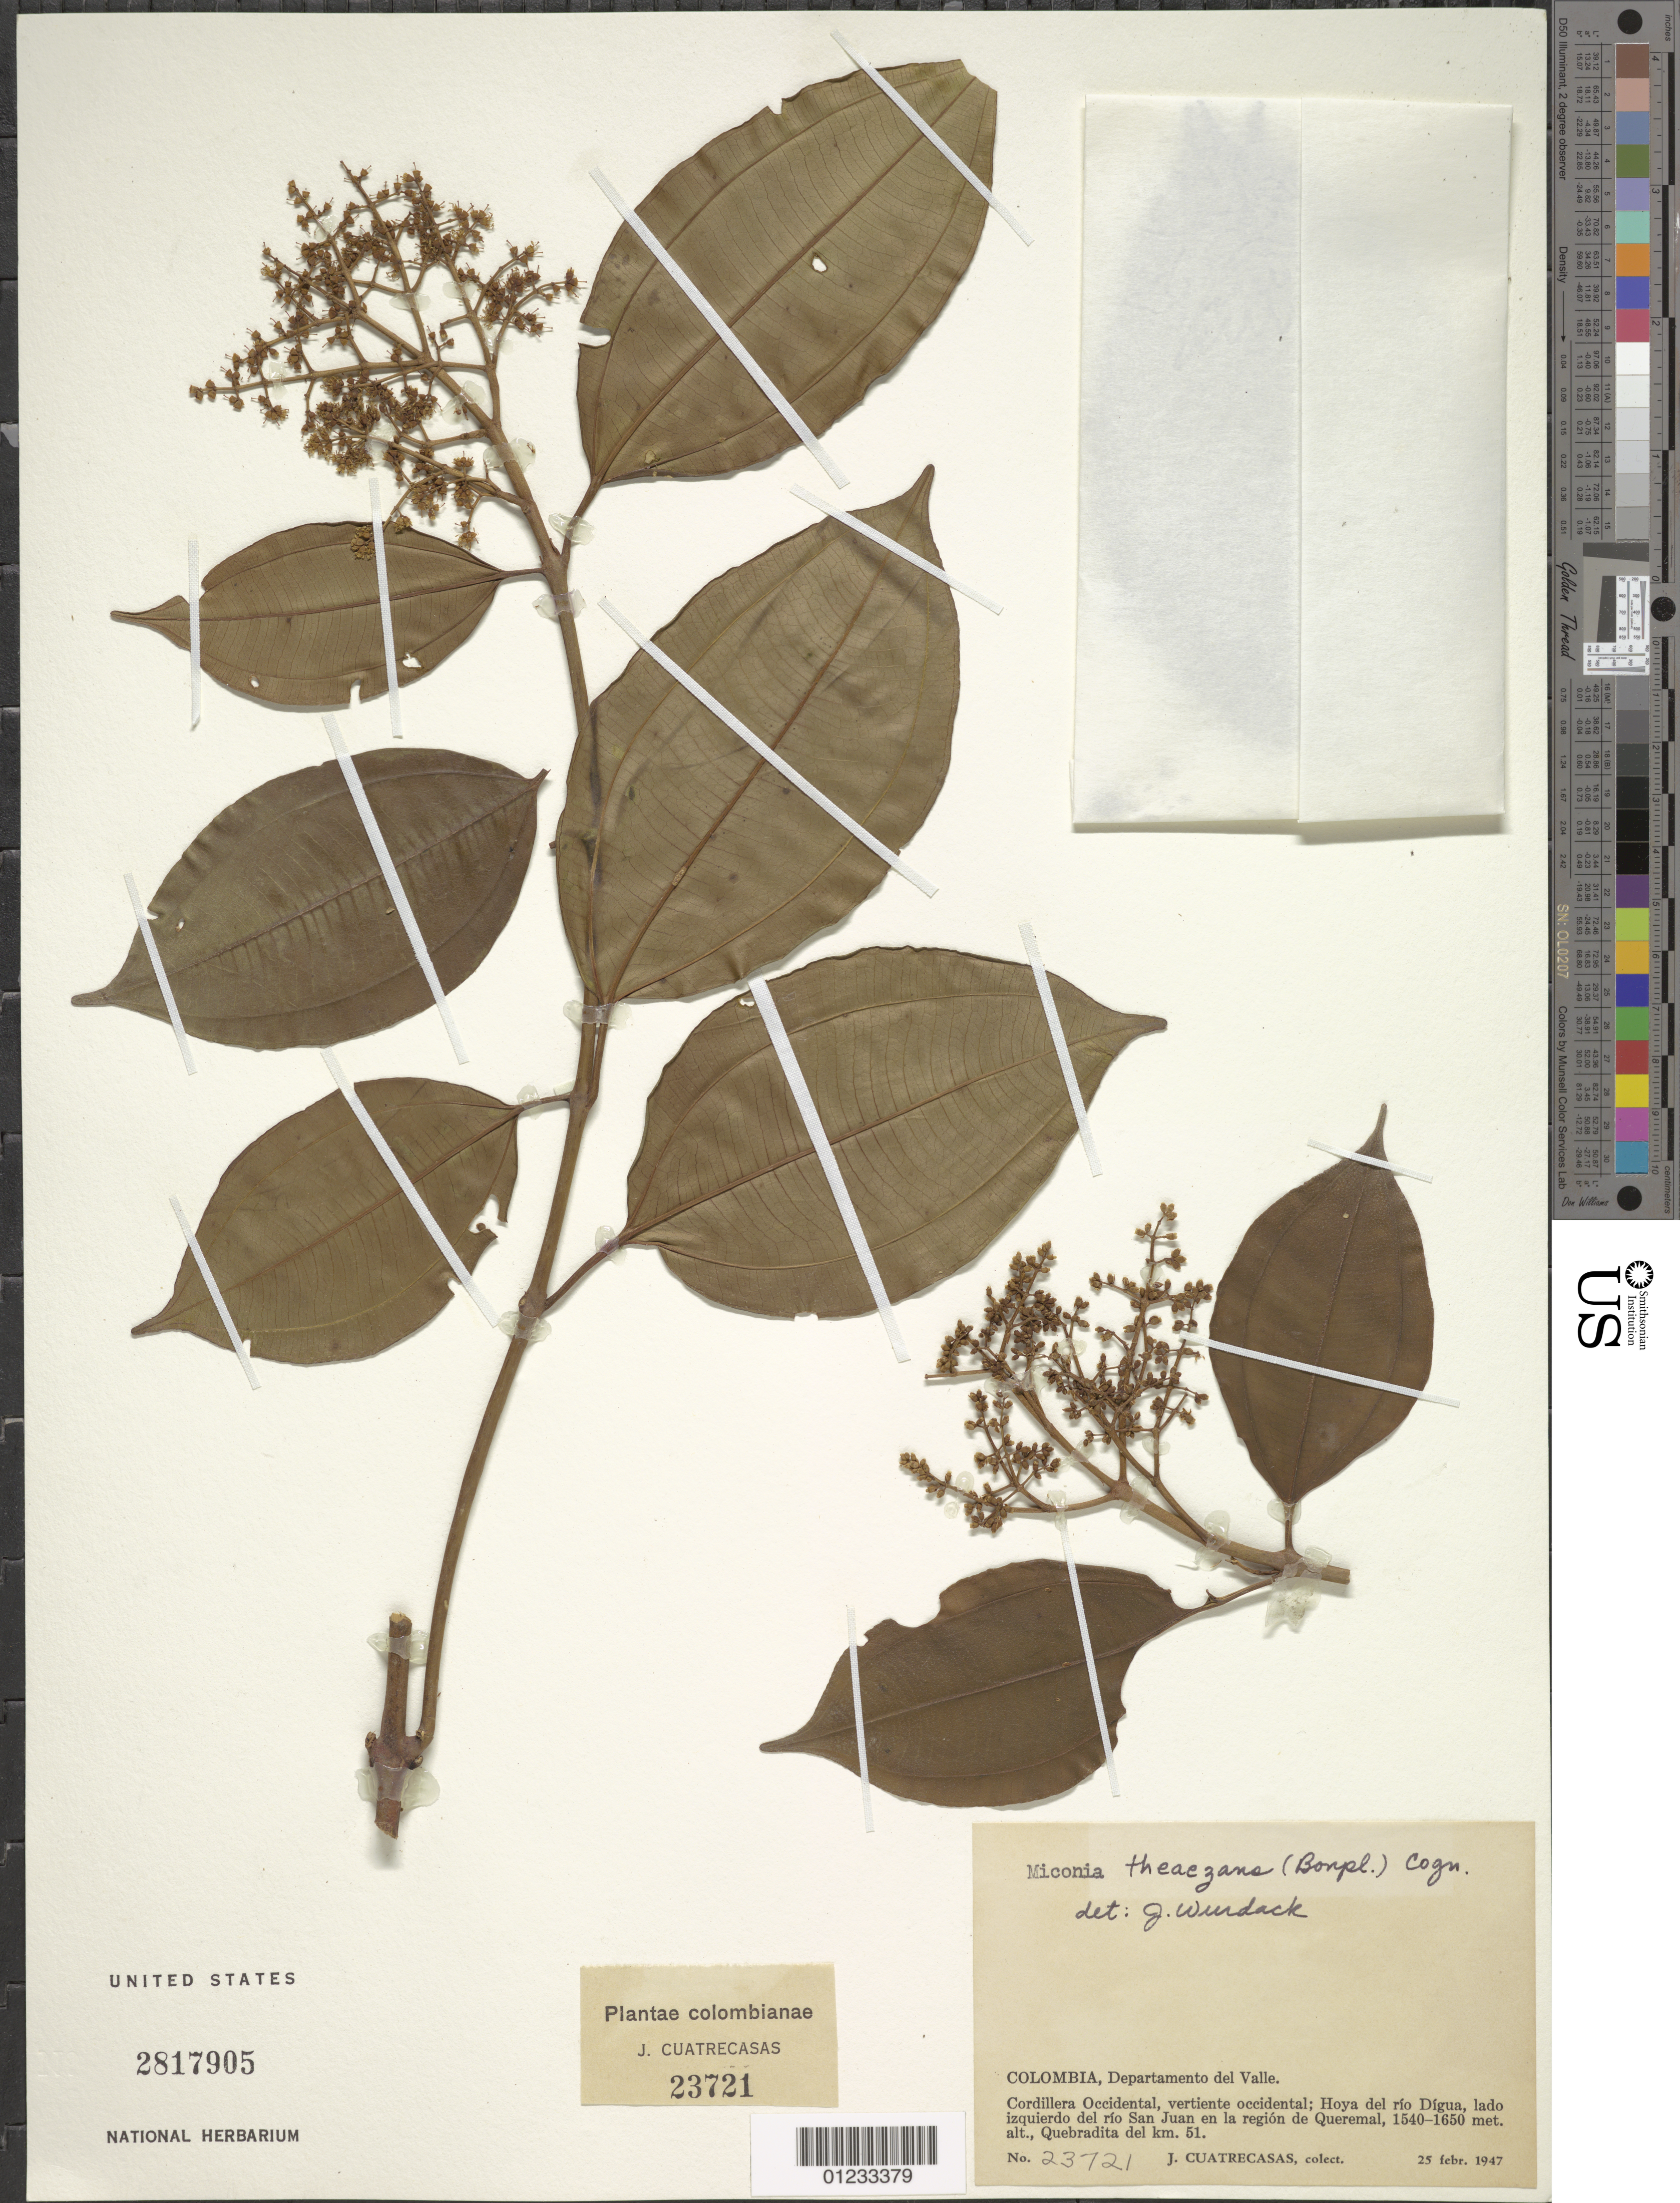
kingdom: Plantae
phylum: Tracheophyta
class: Magnoliopsida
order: Myrtales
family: Melastomataceae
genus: Miconia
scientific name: Miconia theizans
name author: (Bonpl.) Cogn.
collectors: J. Cuatrecasas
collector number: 23721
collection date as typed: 25 Feb 1947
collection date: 1947-02-25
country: Colombia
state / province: Valle del Cauca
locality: Cordillera Occidental, Vertiente Occidental, Hoya del Rio Digua, Lado Izquierdo del Rio San Juan en La region de Queremal.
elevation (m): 1540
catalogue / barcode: US 2817905